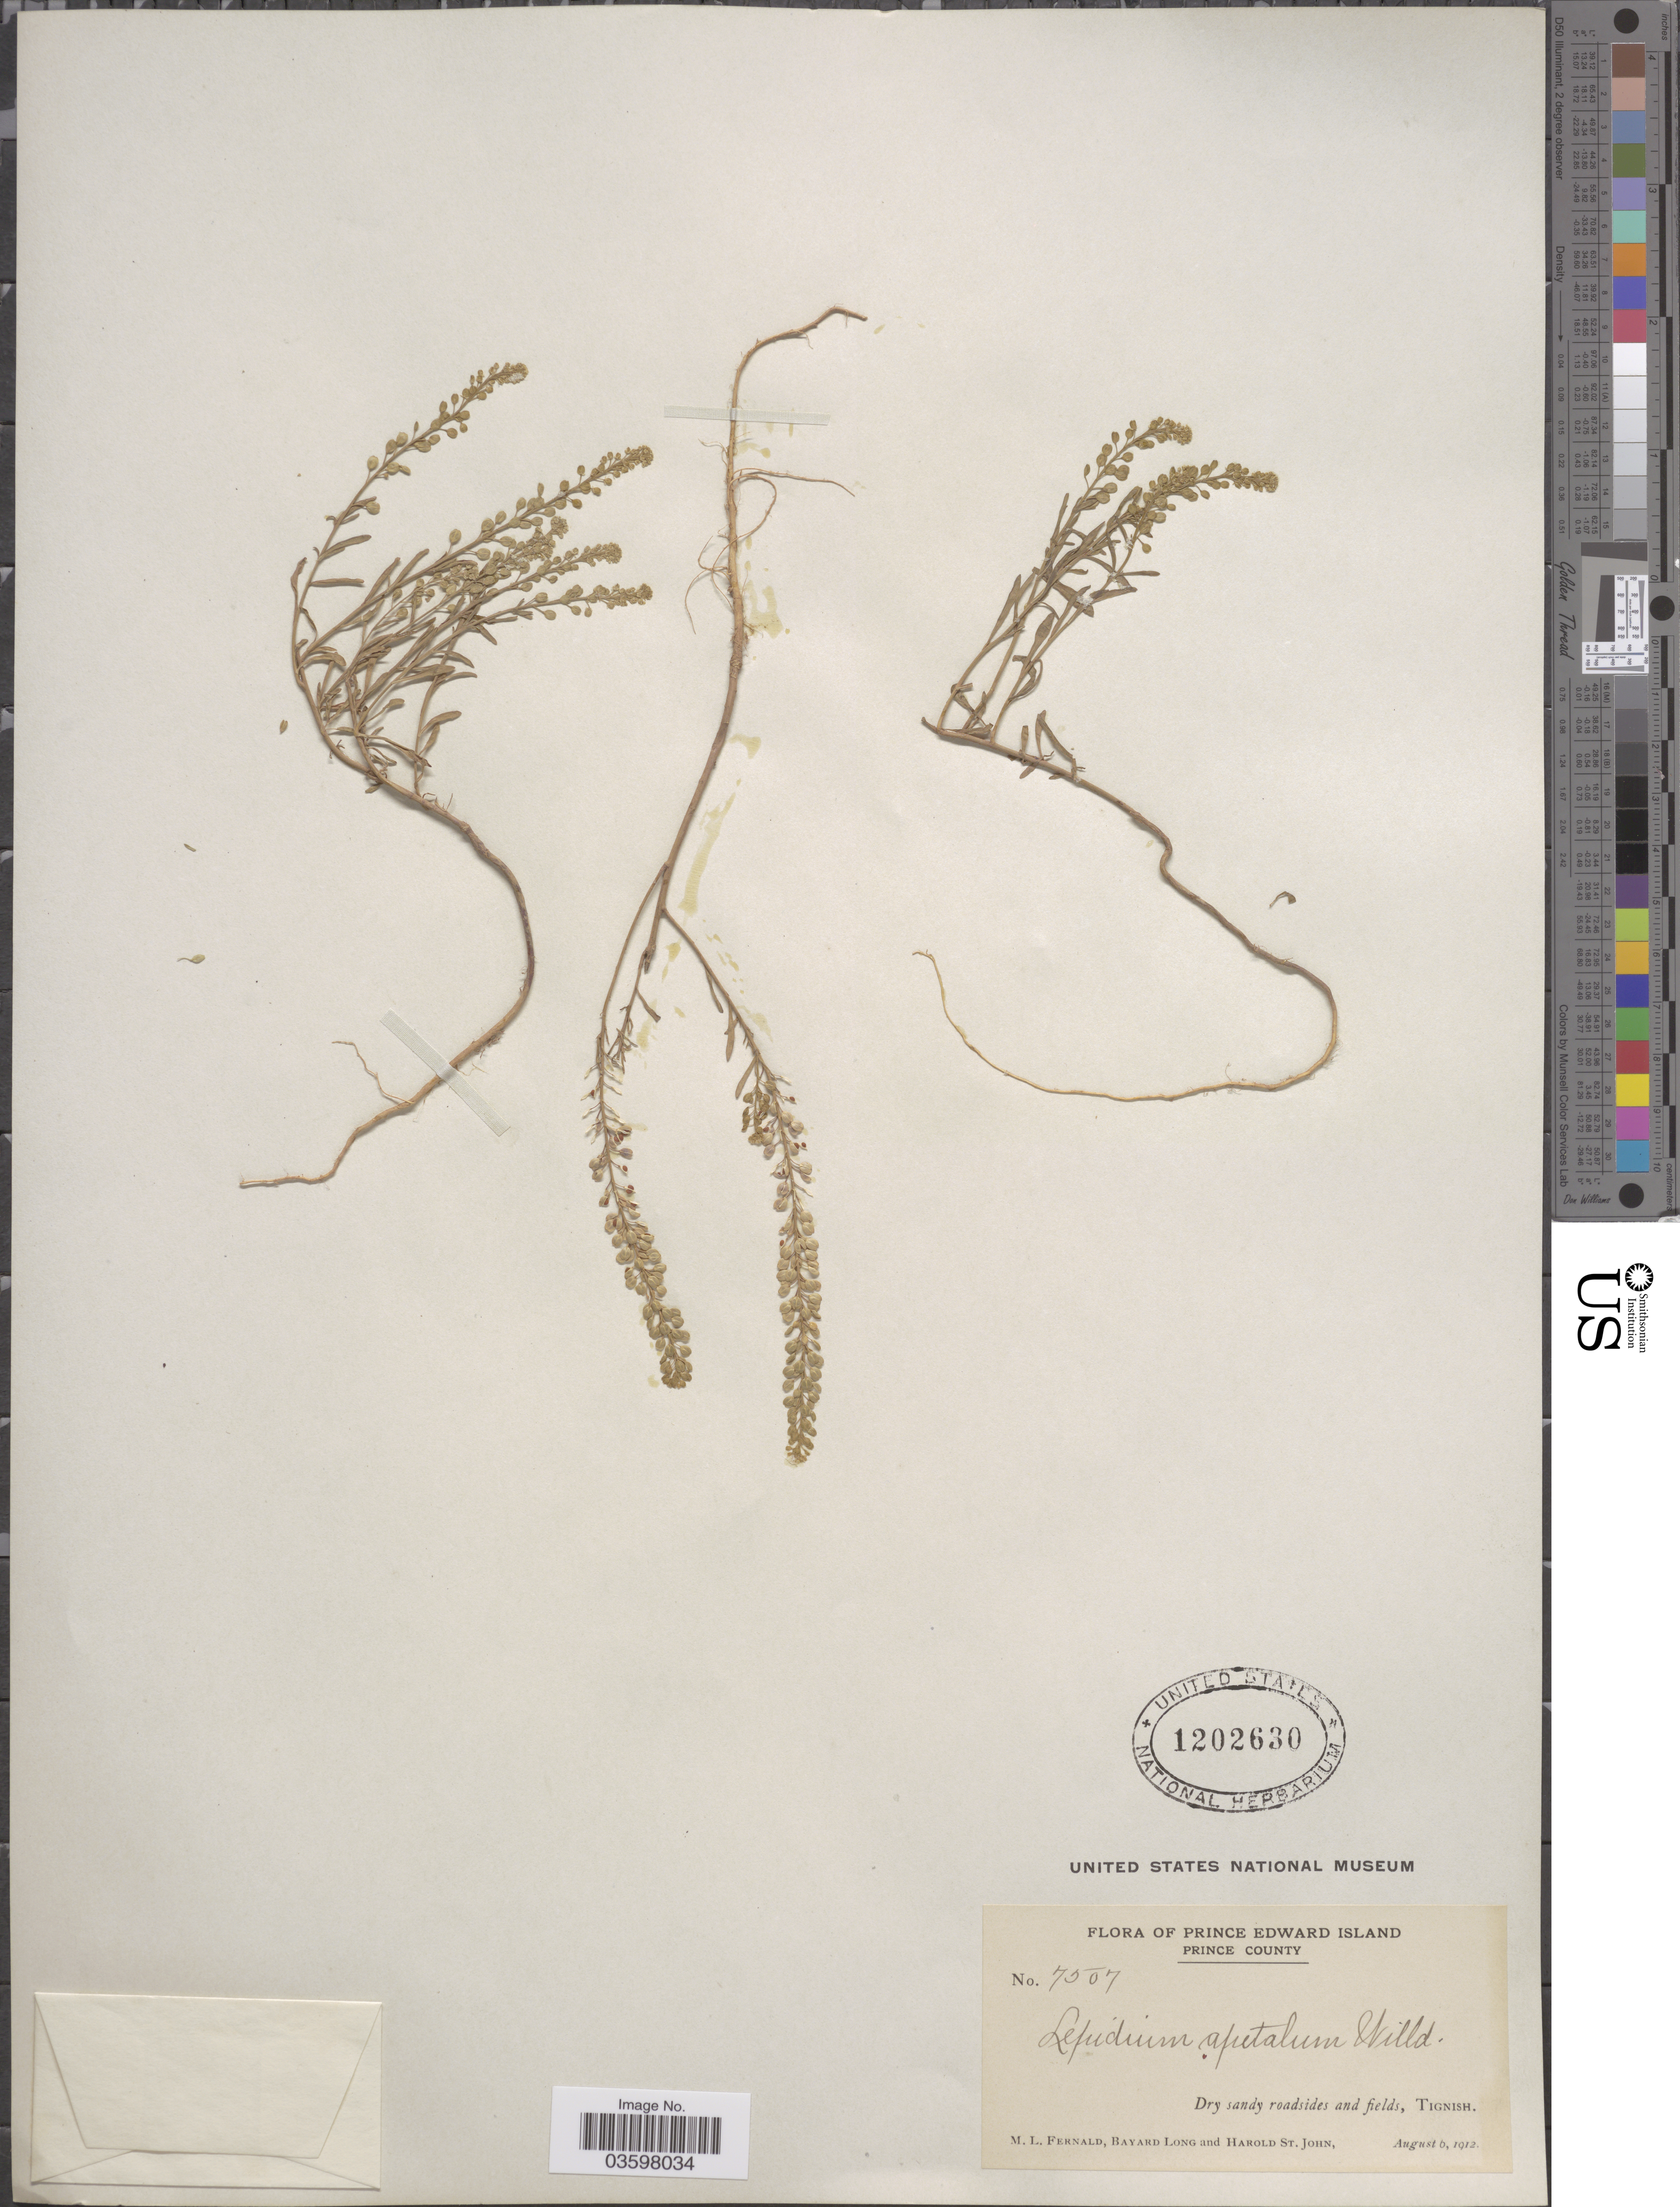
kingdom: Plantae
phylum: Tracheophyta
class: Magnoliopsida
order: Brassicales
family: Brassicaceae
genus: Lepidium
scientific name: Lepidium densiflorum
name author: Schrad.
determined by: Al-Shehbaz, I. A., (MO), Missouri Botanical Garden (UNITED STATES)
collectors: M. L. Fernald, B. Long & H. St. John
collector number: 7507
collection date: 1912-08-06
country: Canada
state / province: Prince Edward Island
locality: Prince County. Tignish.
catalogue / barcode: US 1202630